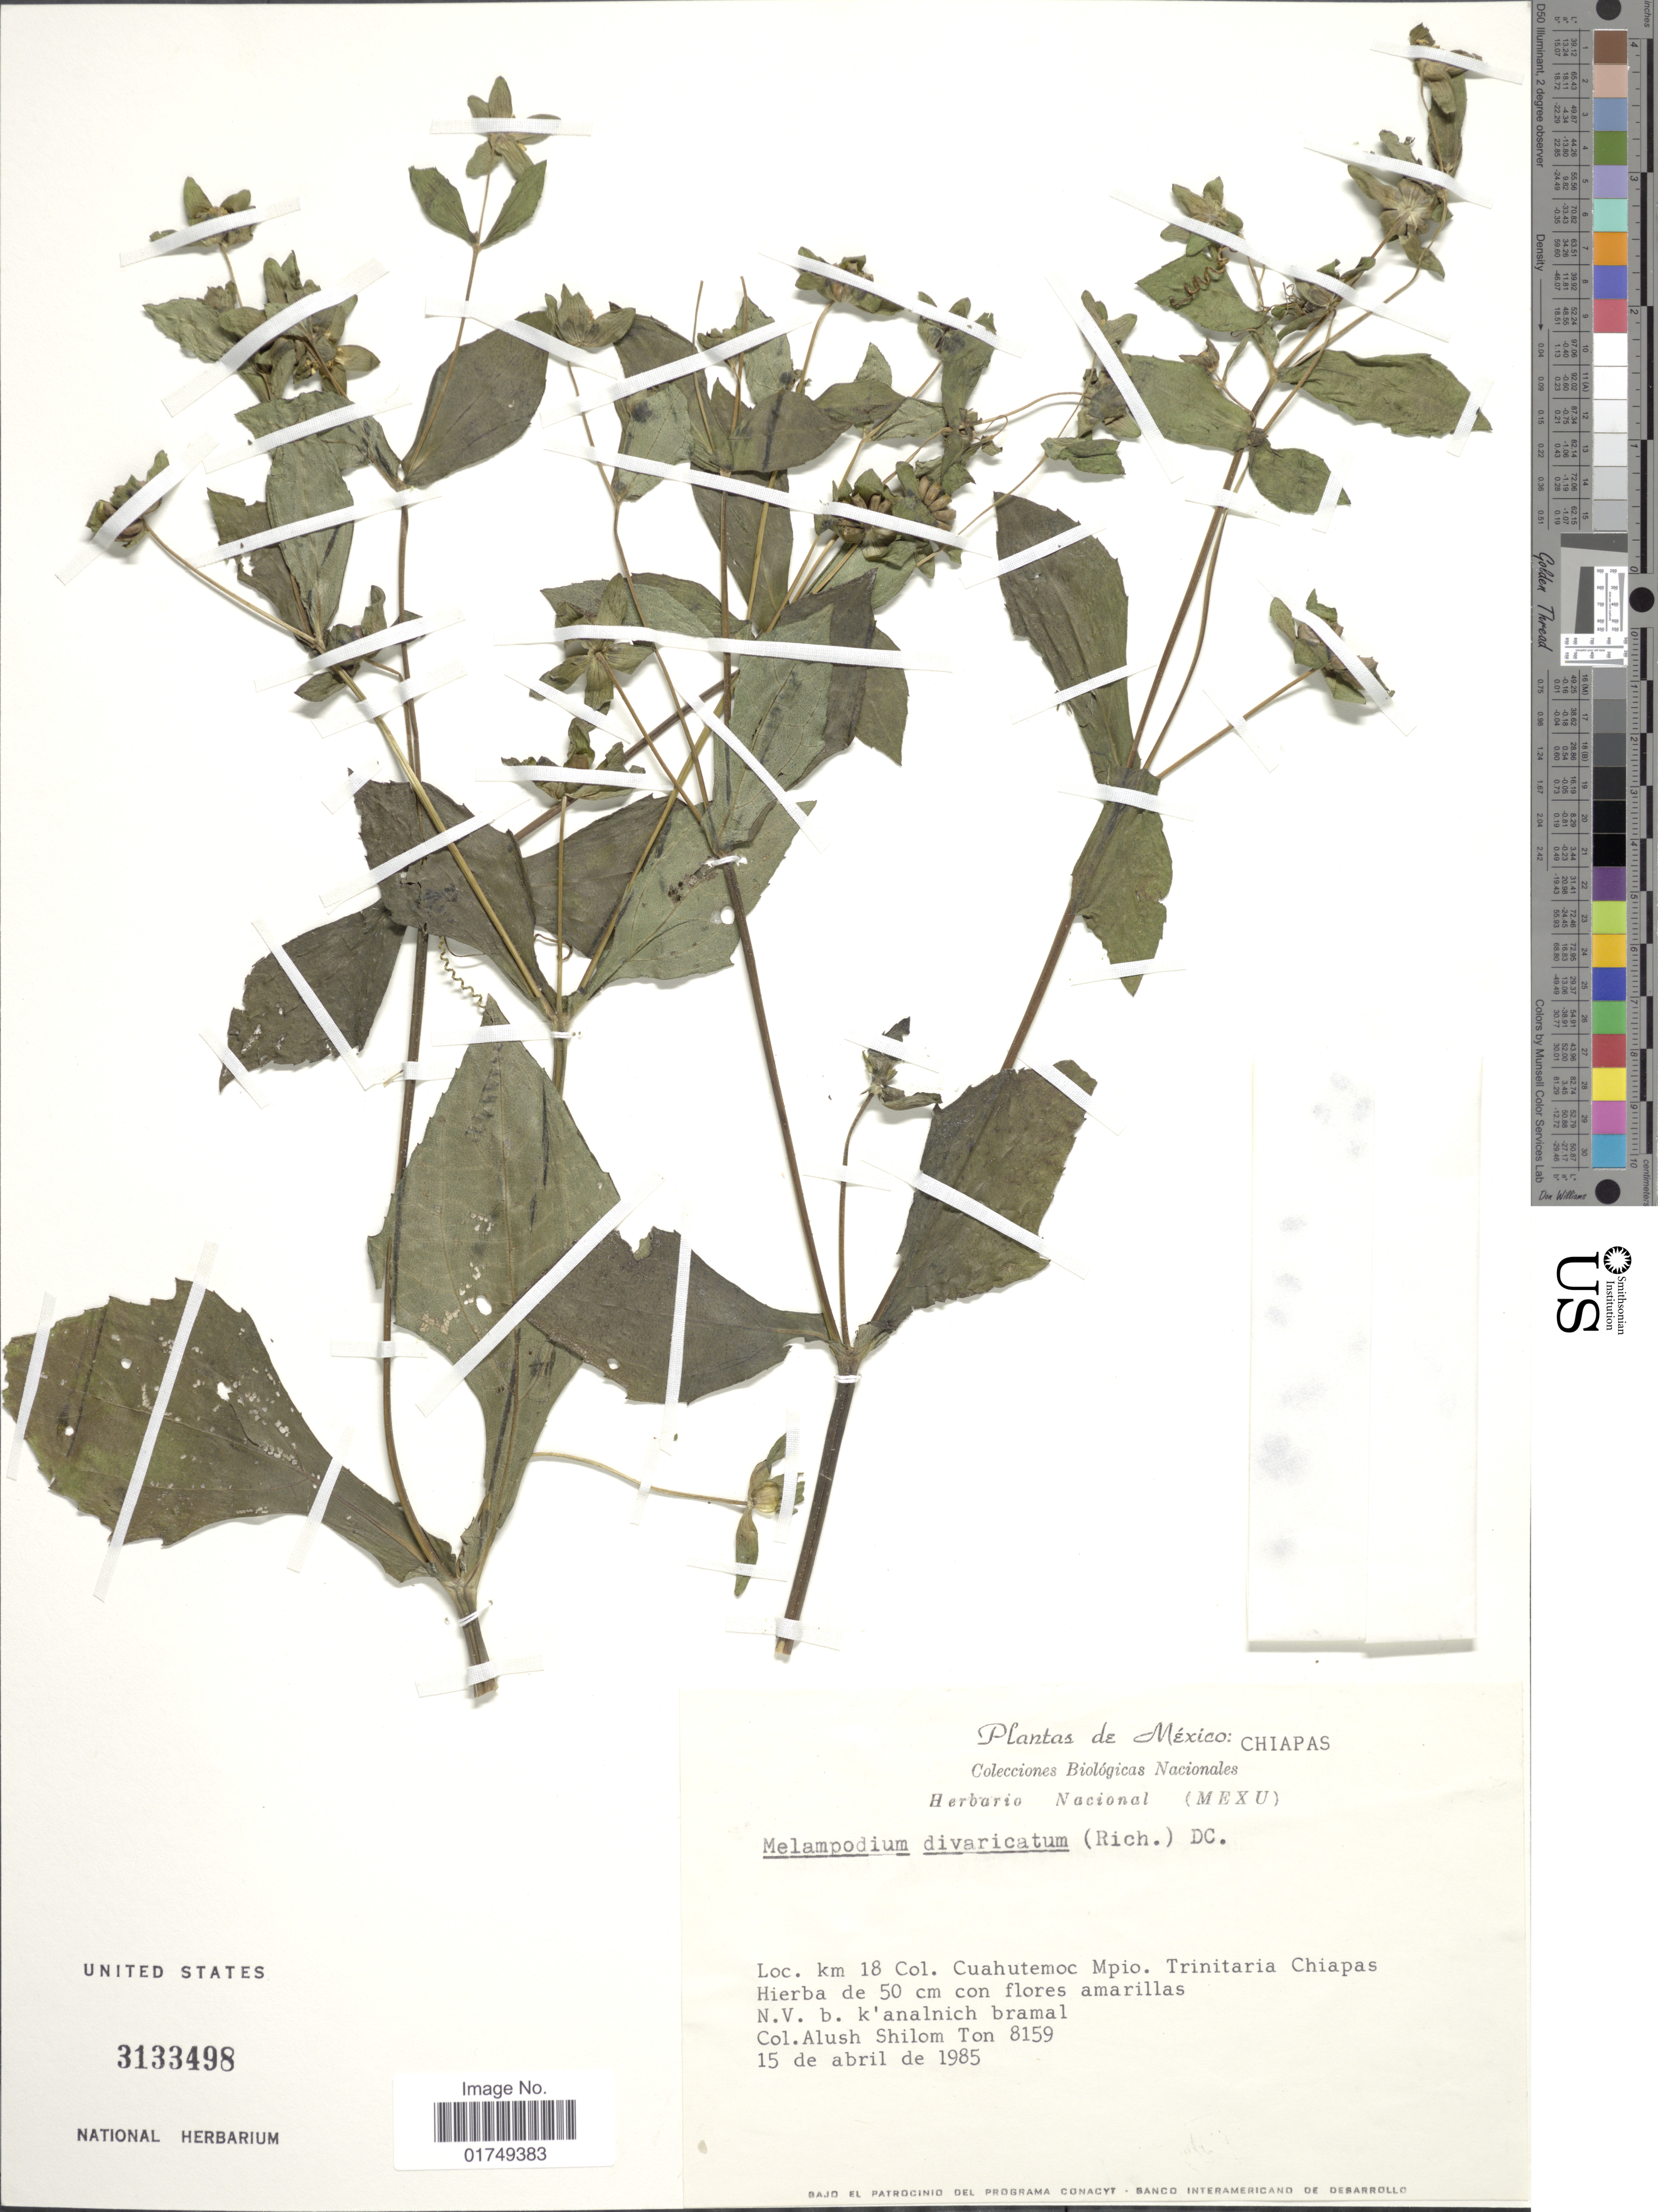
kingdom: Plantae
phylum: Tracheophyta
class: Magnoliopsida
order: Asterales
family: Asteraceae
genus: Melampodium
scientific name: Melampodium divaricatum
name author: (Rich.) DC.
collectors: A. M. Ton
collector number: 8159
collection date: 1985-04-15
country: Mexico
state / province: Chiapas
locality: Km 18, Col. Cuahutemoc, Mpio. Trinitaria Chiapas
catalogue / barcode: US 3133498